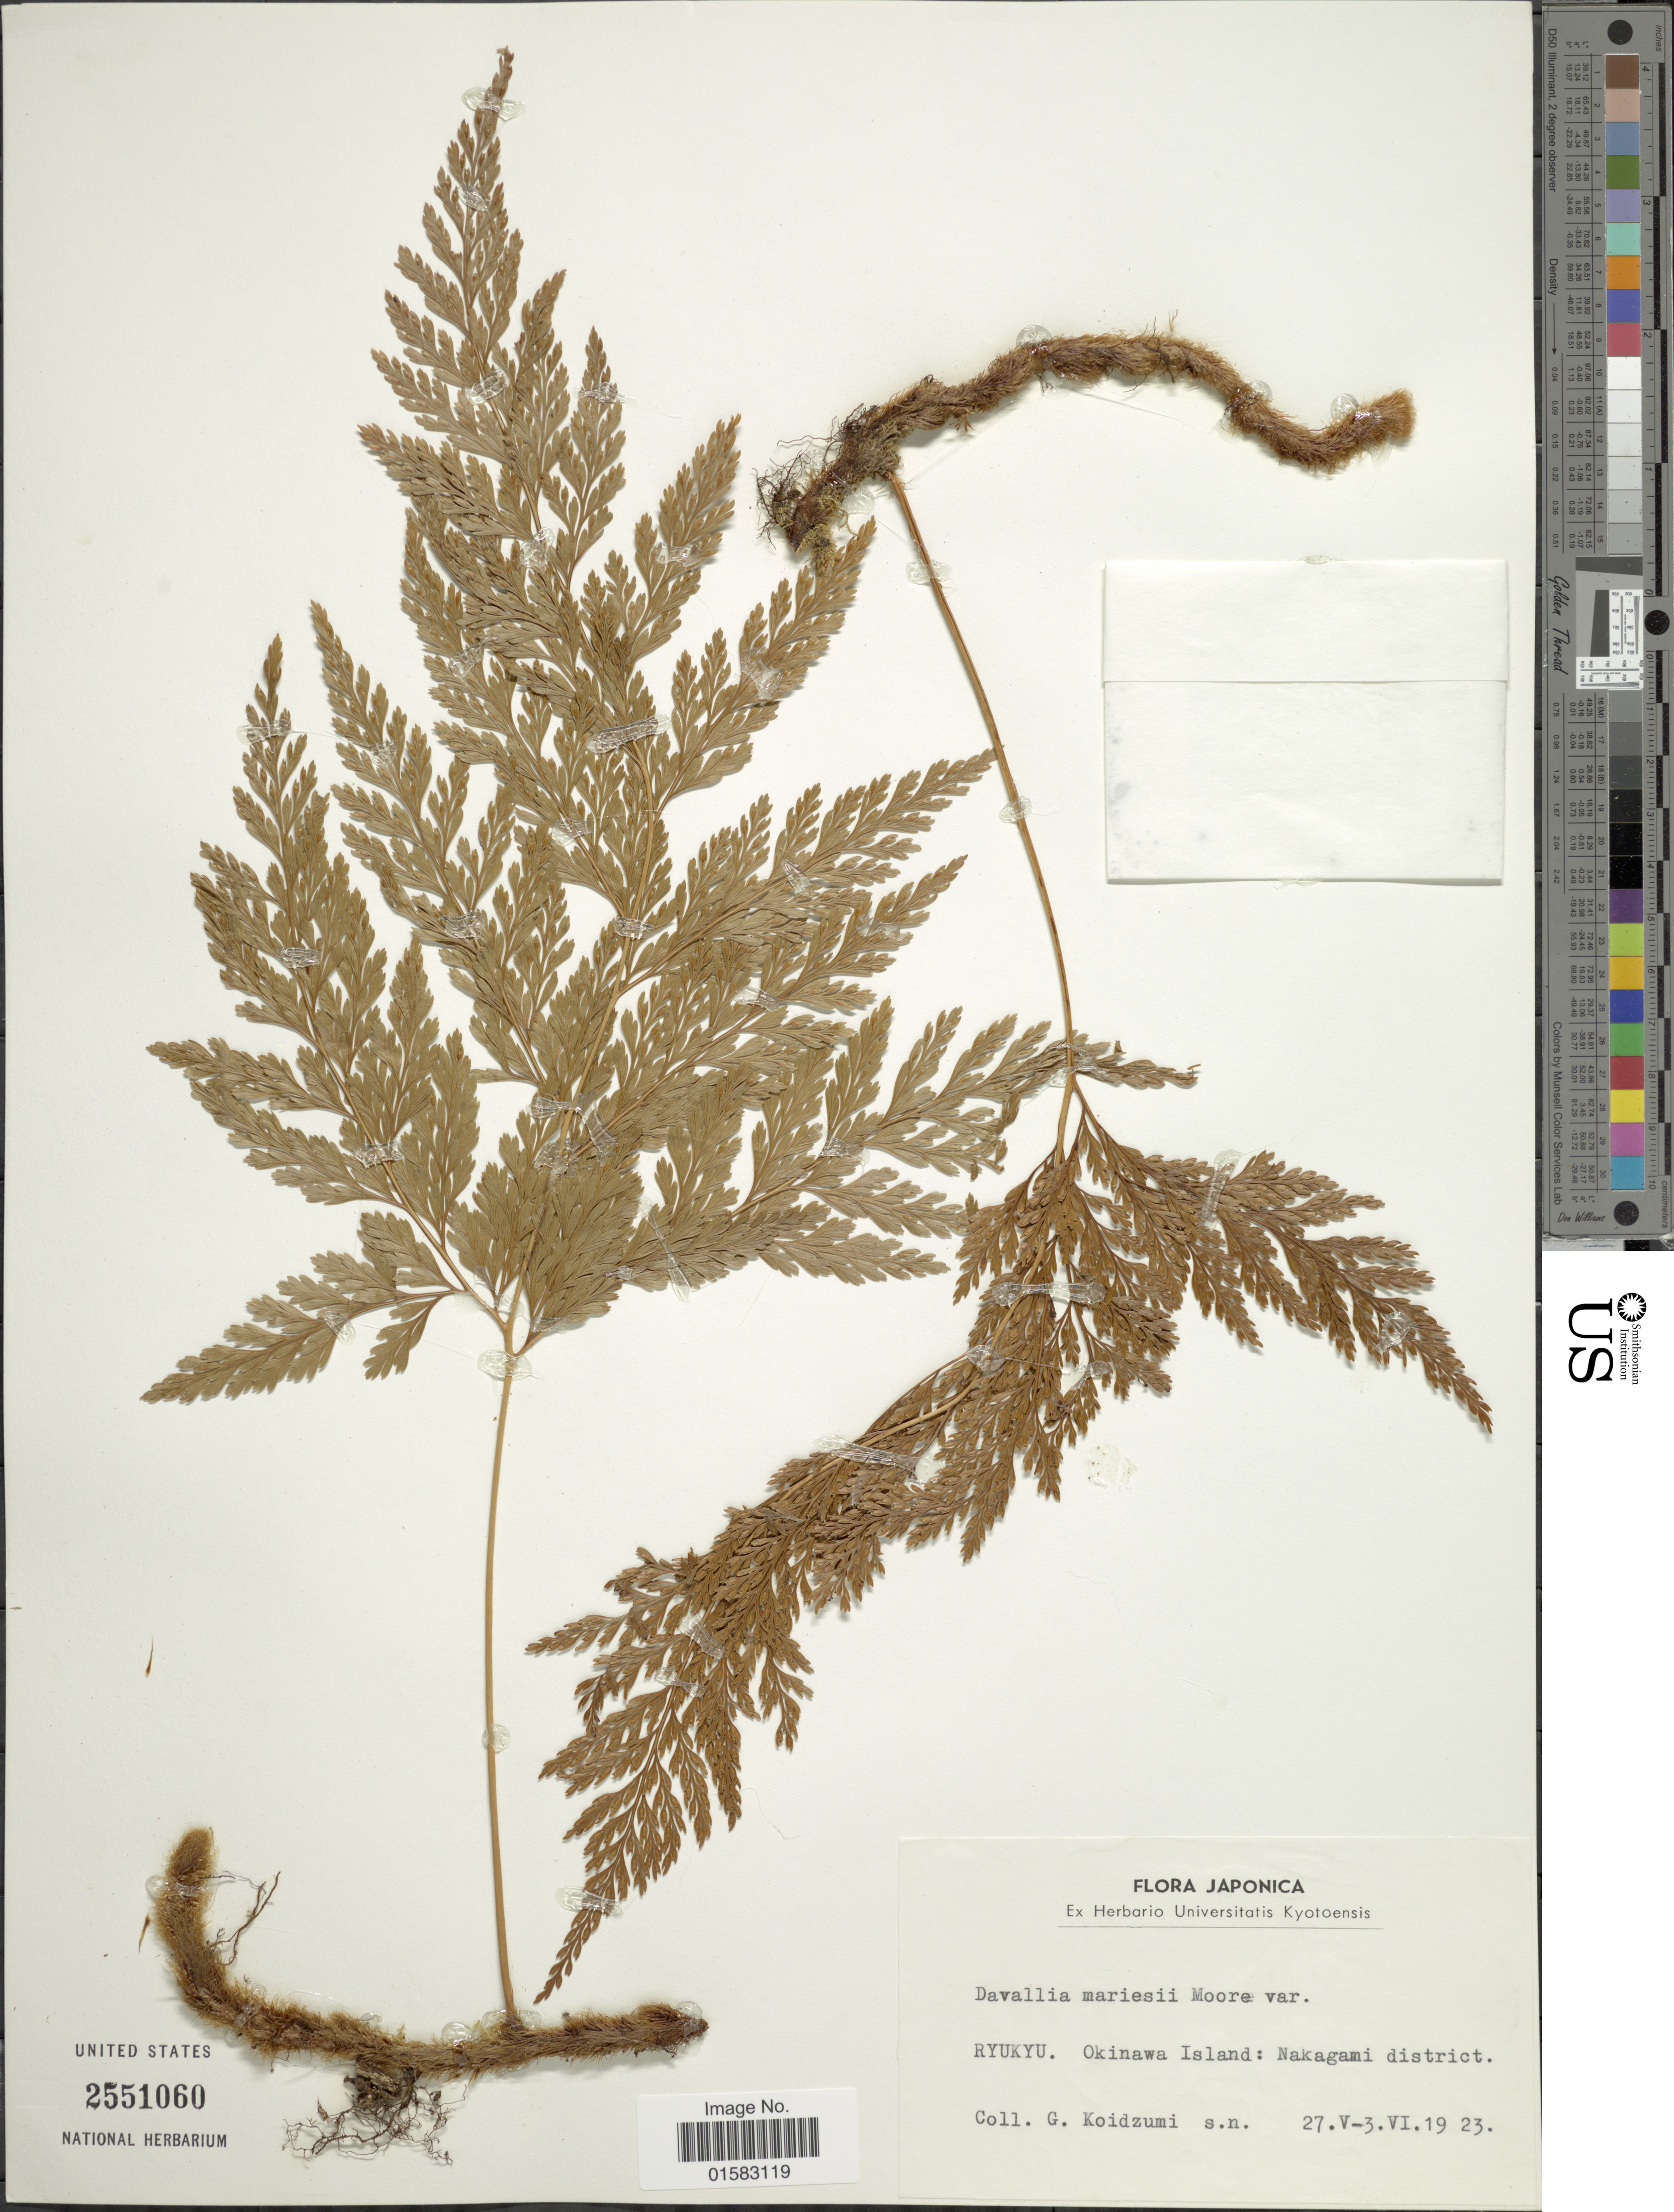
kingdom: Plantae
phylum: Tracheophyta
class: Polypodiopsida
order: Polypodiales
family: Davalliaceae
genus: Davallia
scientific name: Davallia trichomanoides var. trichomanoides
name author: Blume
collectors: G. Koidzumi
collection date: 1923-05-27/1923-06-03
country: Japan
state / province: Okinawa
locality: Ryukyu: Nakagami District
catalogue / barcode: US 2551060